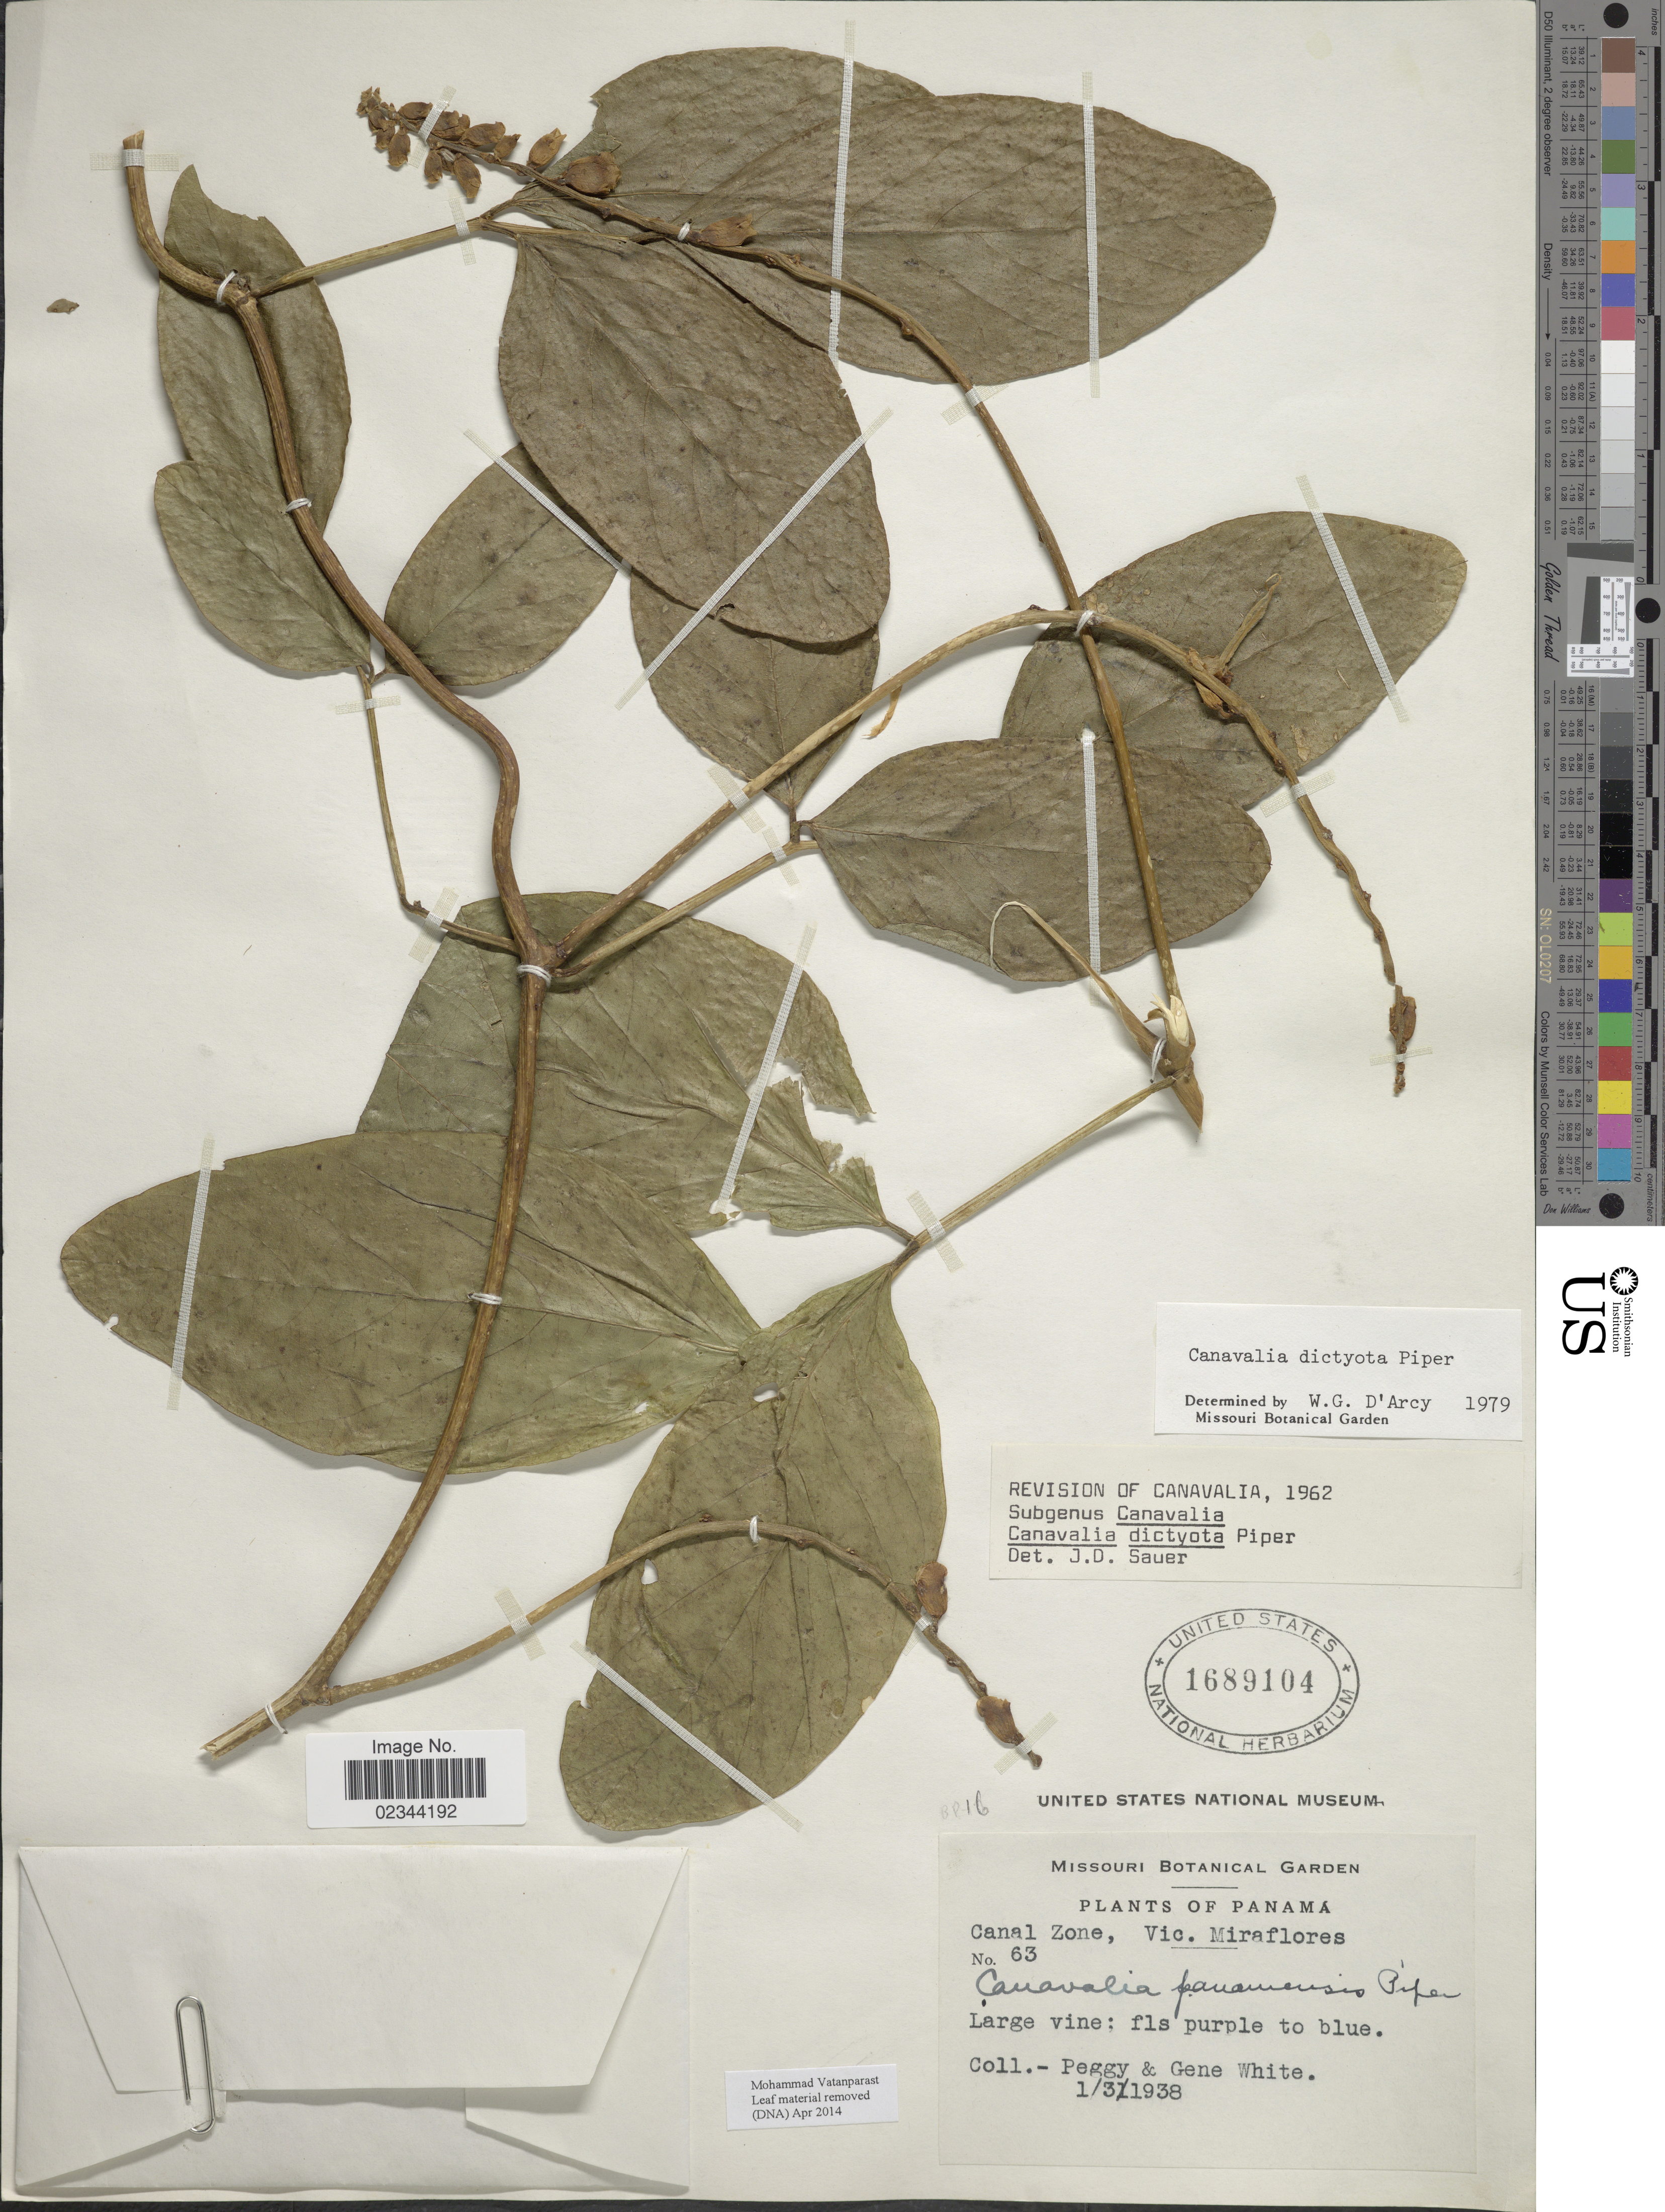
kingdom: Plantae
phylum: Tracheophyta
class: Magnoliopsida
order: Fabales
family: Fabaceae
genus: Canavalia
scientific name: Canavalia dictyota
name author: Piper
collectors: P. White & G. White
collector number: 63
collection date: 1938-03-01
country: Panama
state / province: Panamá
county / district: Canal Zone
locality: Canal Zone, Vic. Miraflores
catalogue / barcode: US 1689104